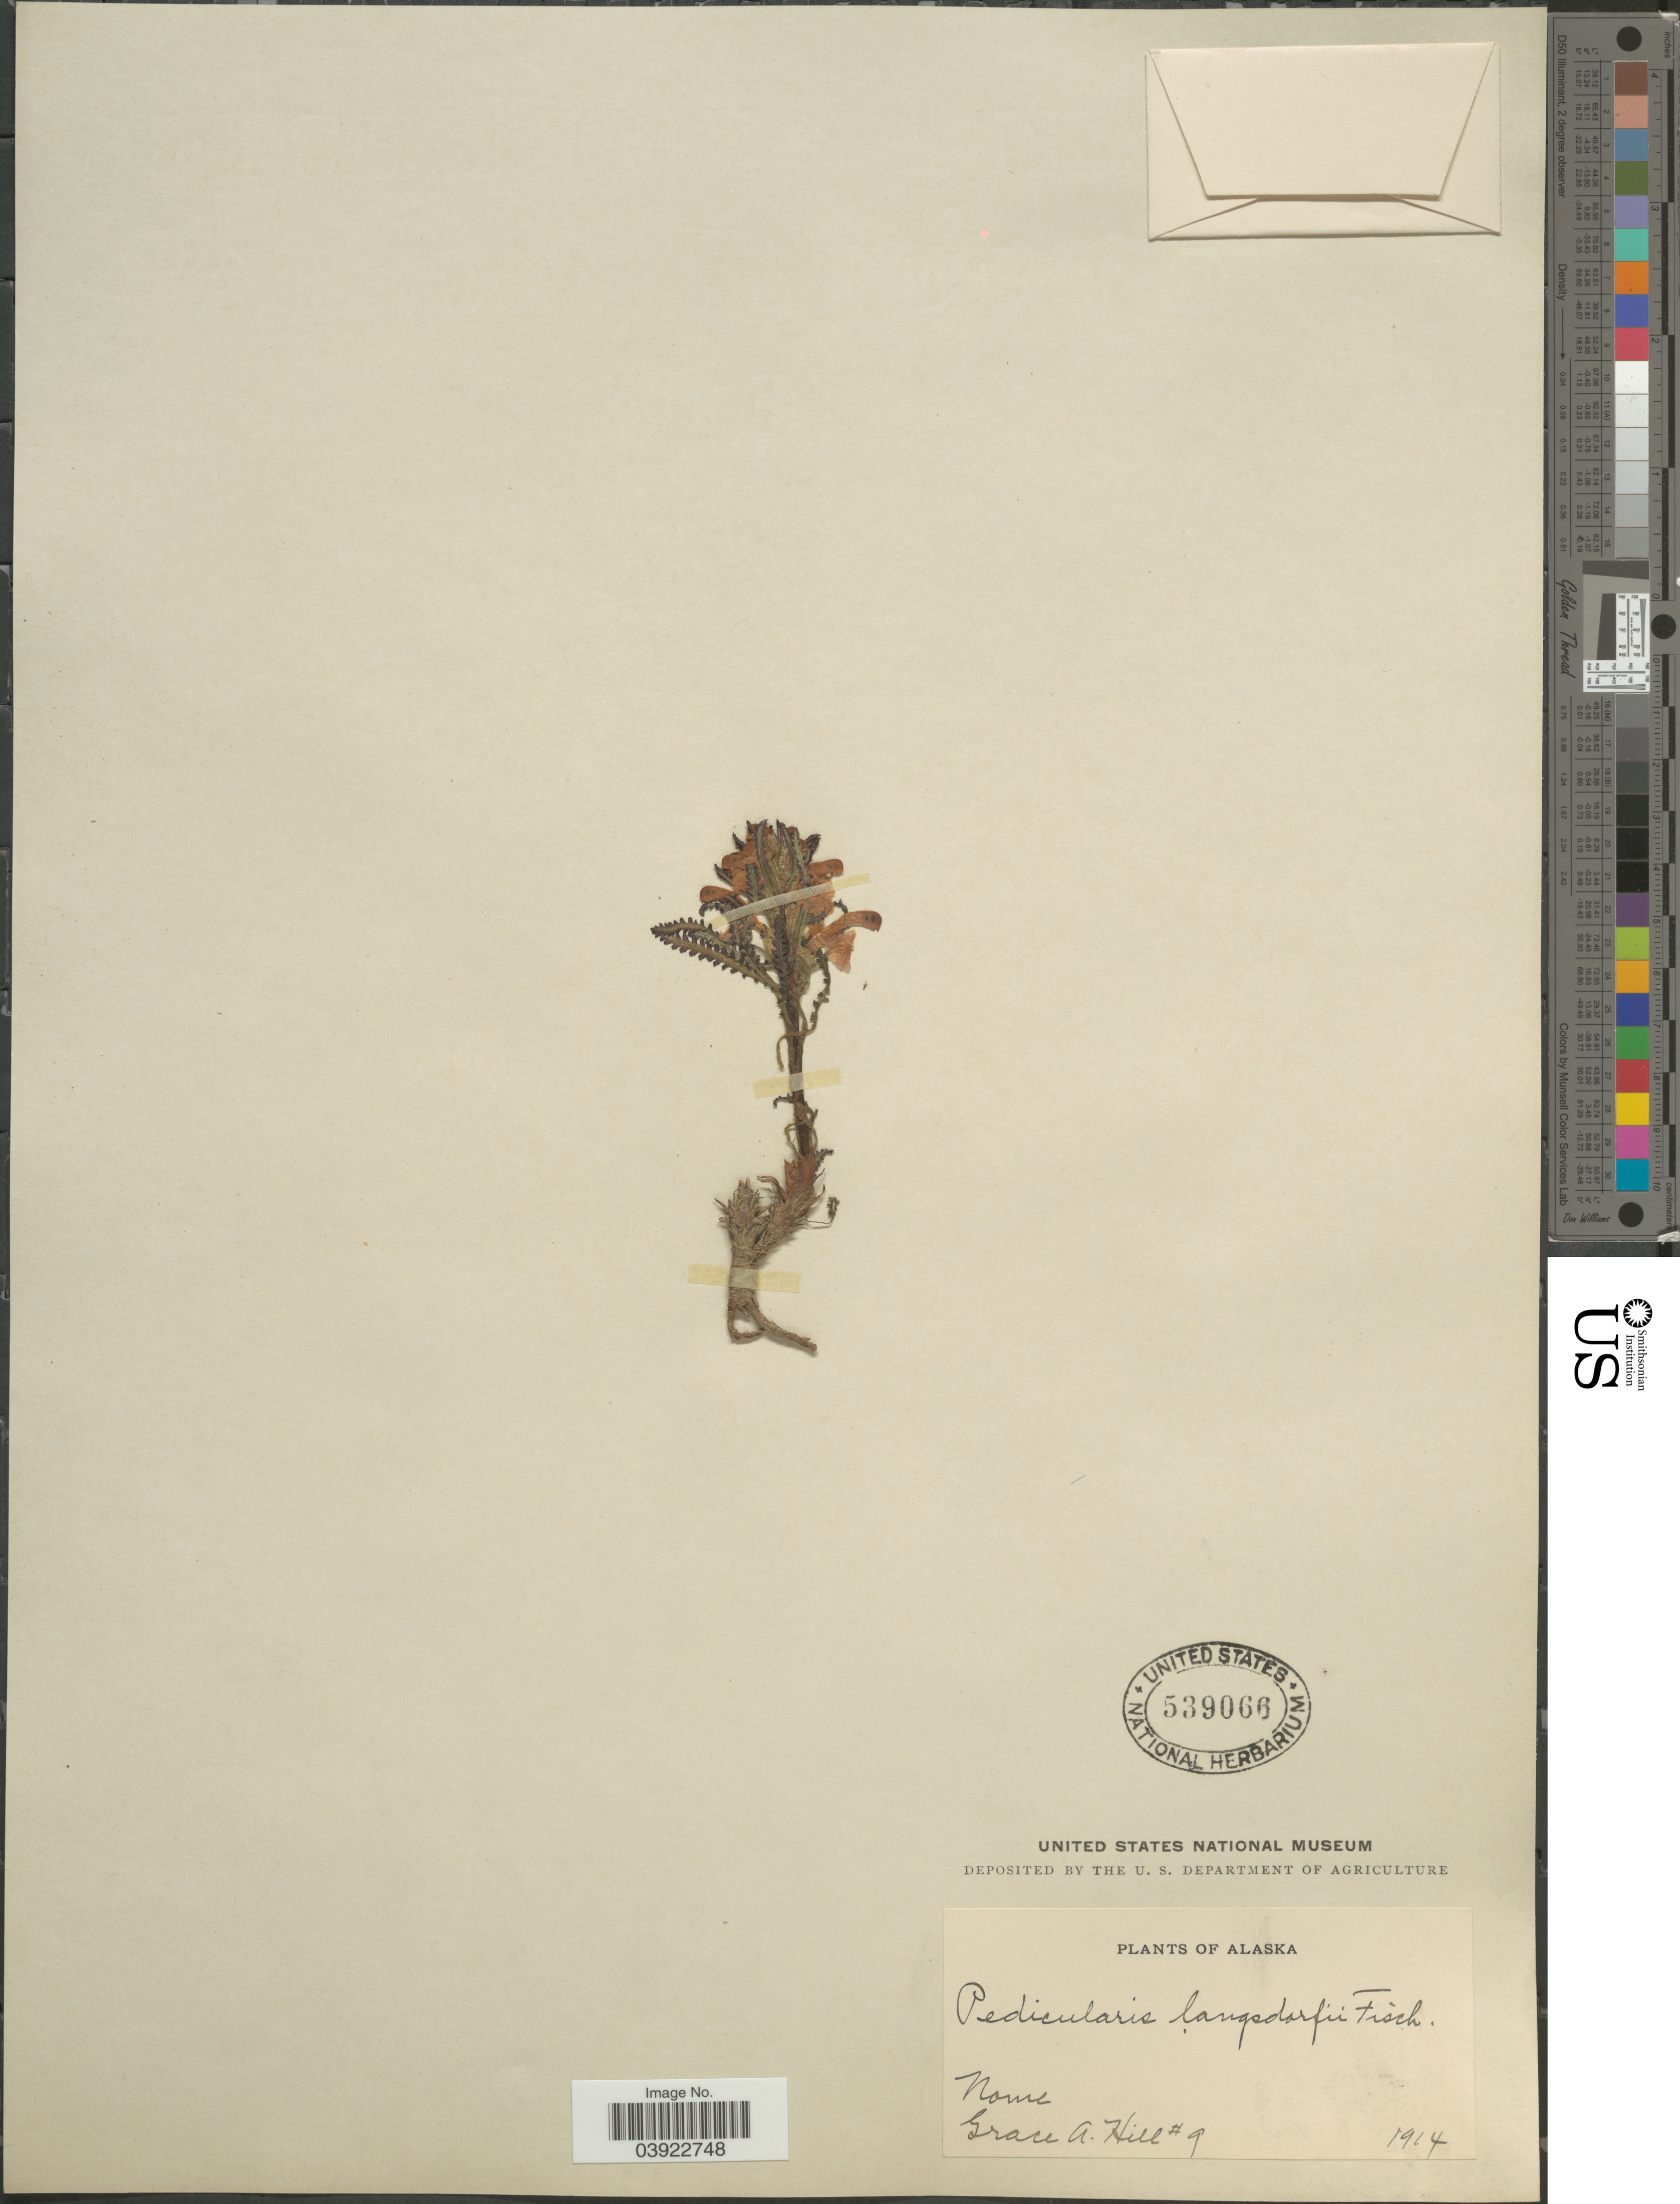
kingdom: Plantae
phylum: Tracheophyta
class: Magnoliopsida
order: Lamiales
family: Orobanchaceae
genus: Pedicularis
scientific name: Pedicularis langsdorffii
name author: Fisch. ex Steven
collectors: G. A. Hill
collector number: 9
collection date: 1914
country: United States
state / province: Alaska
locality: Nome.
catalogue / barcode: US 539066